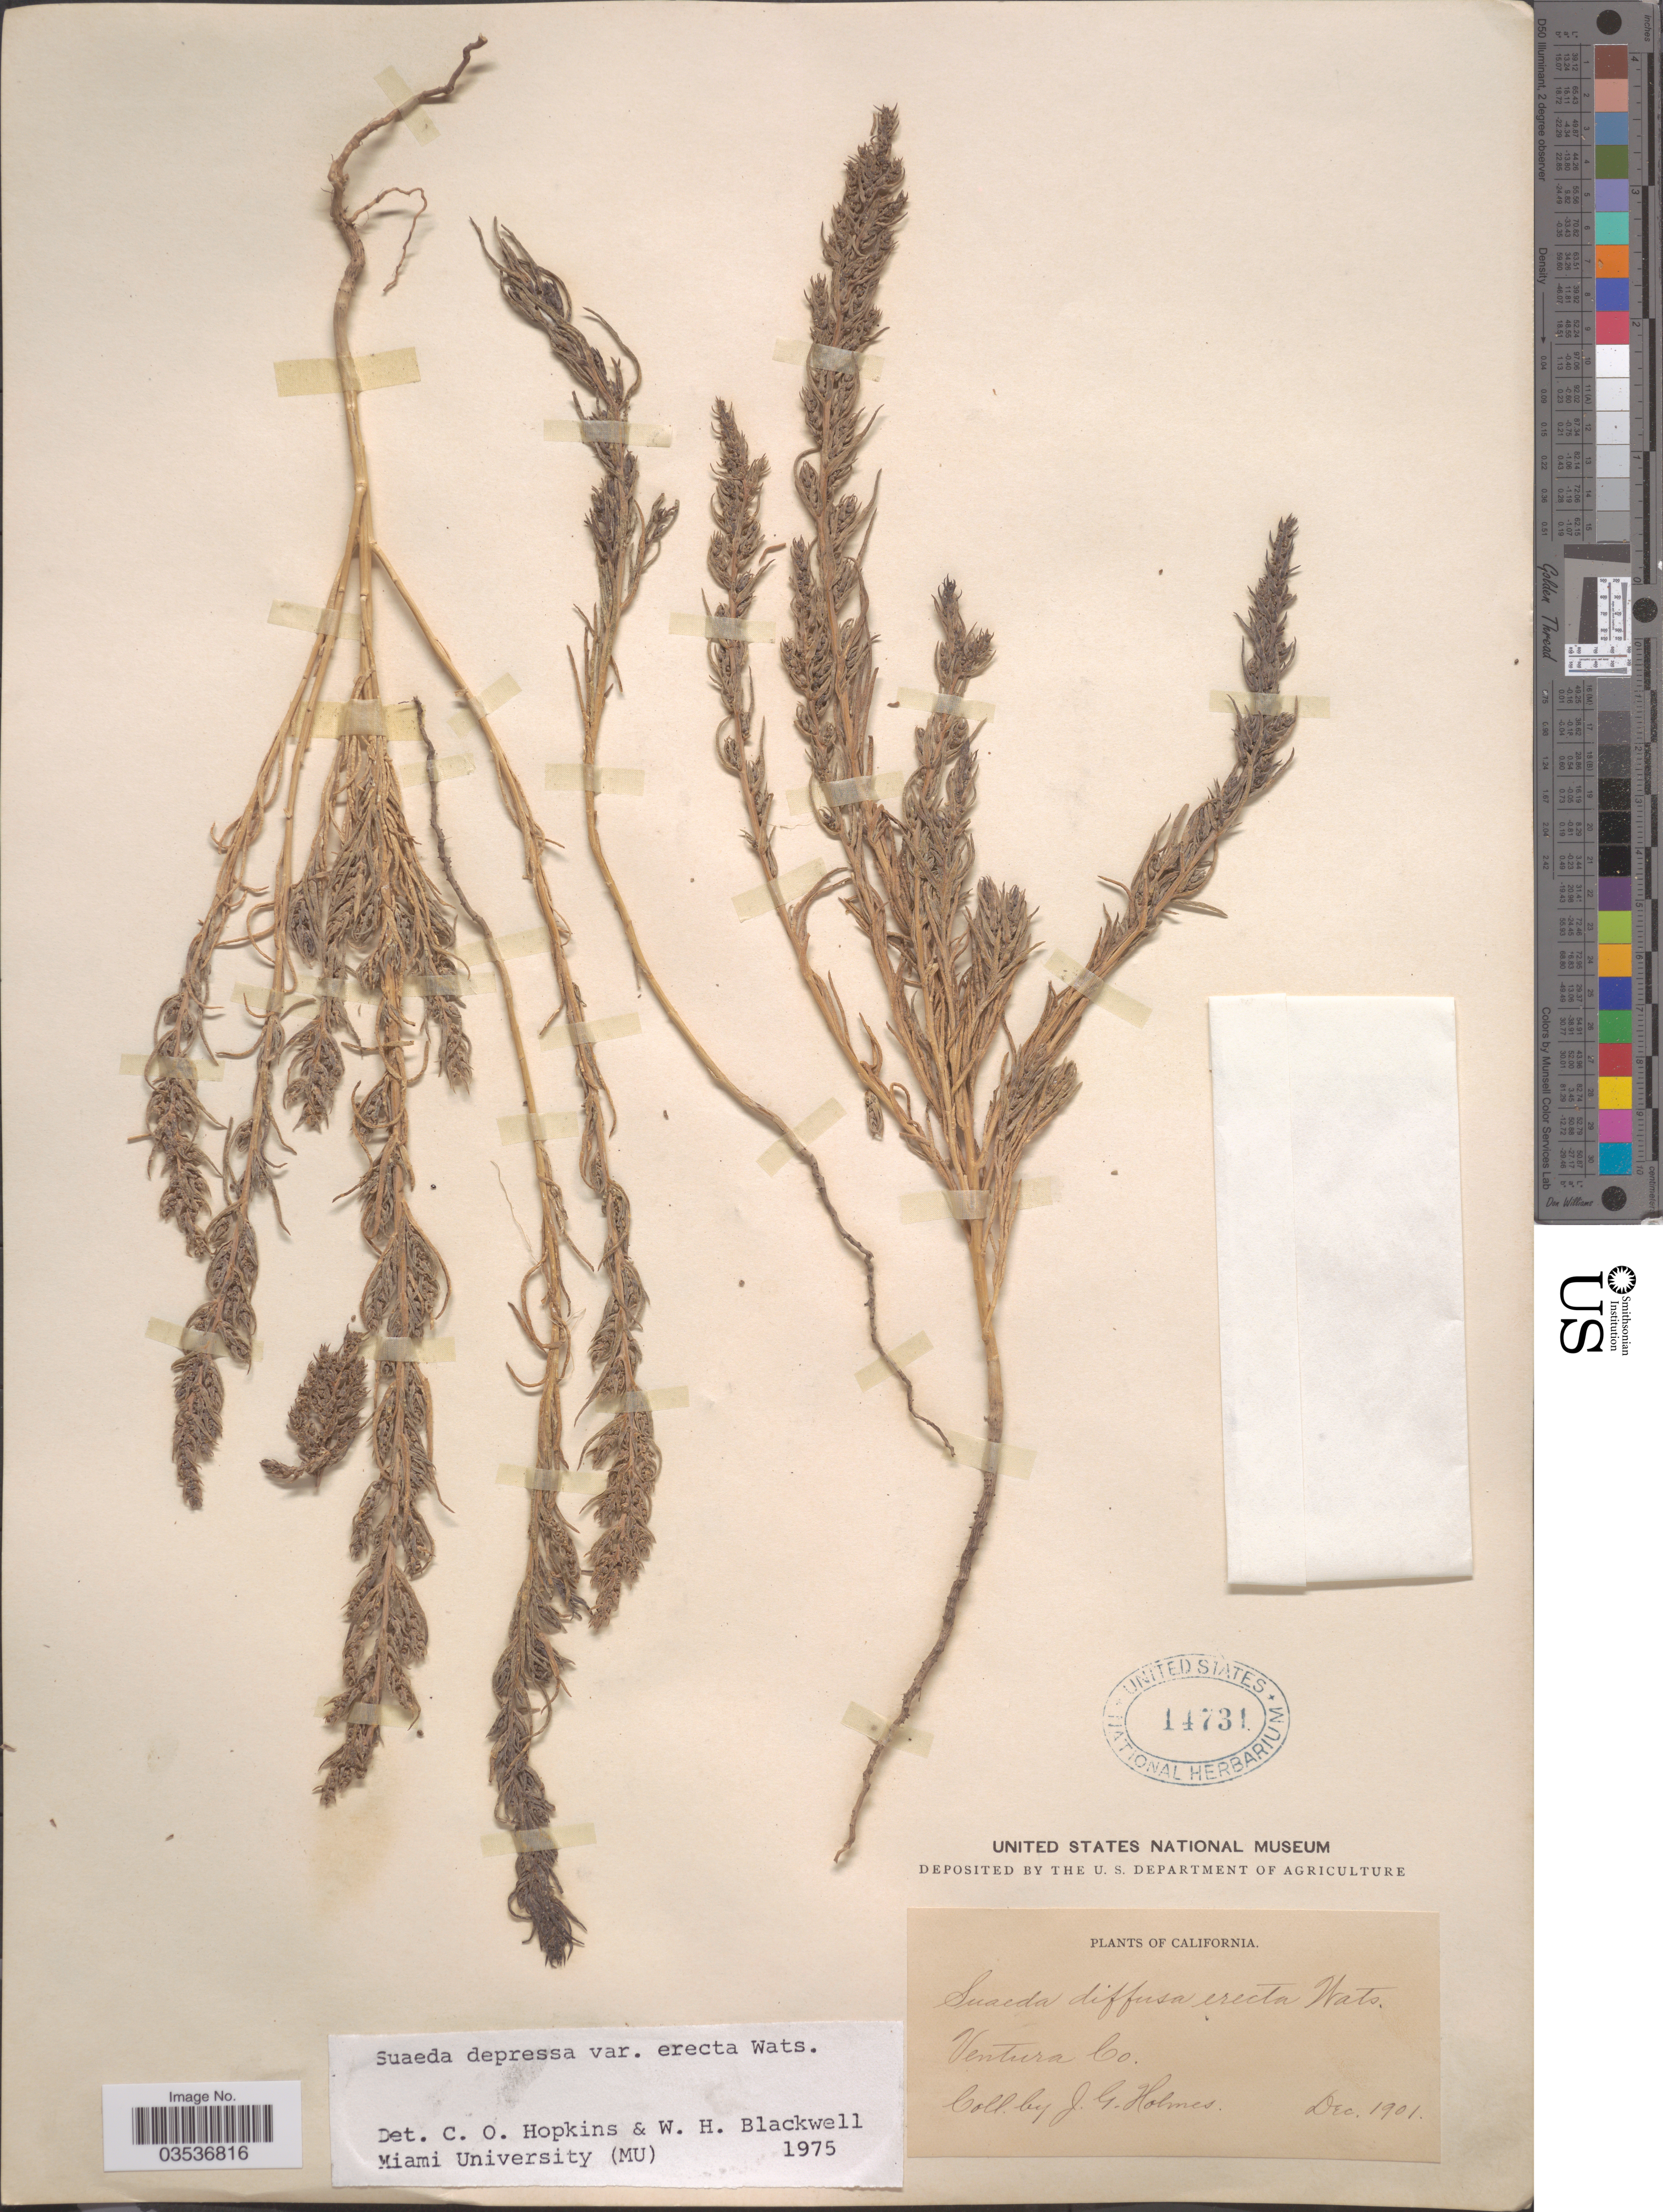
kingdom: Plantae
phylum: Tracheophyta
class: Magnoliopsida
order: Caryophyllales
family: Amaranthaceae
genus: Suaeda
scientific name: Suaeda depressa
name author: (Pursh) S. Watson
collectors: J. Holmes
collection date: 1901-12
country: United States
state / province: California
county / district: Ventura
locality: Ventura Co.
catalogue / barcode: US 14731